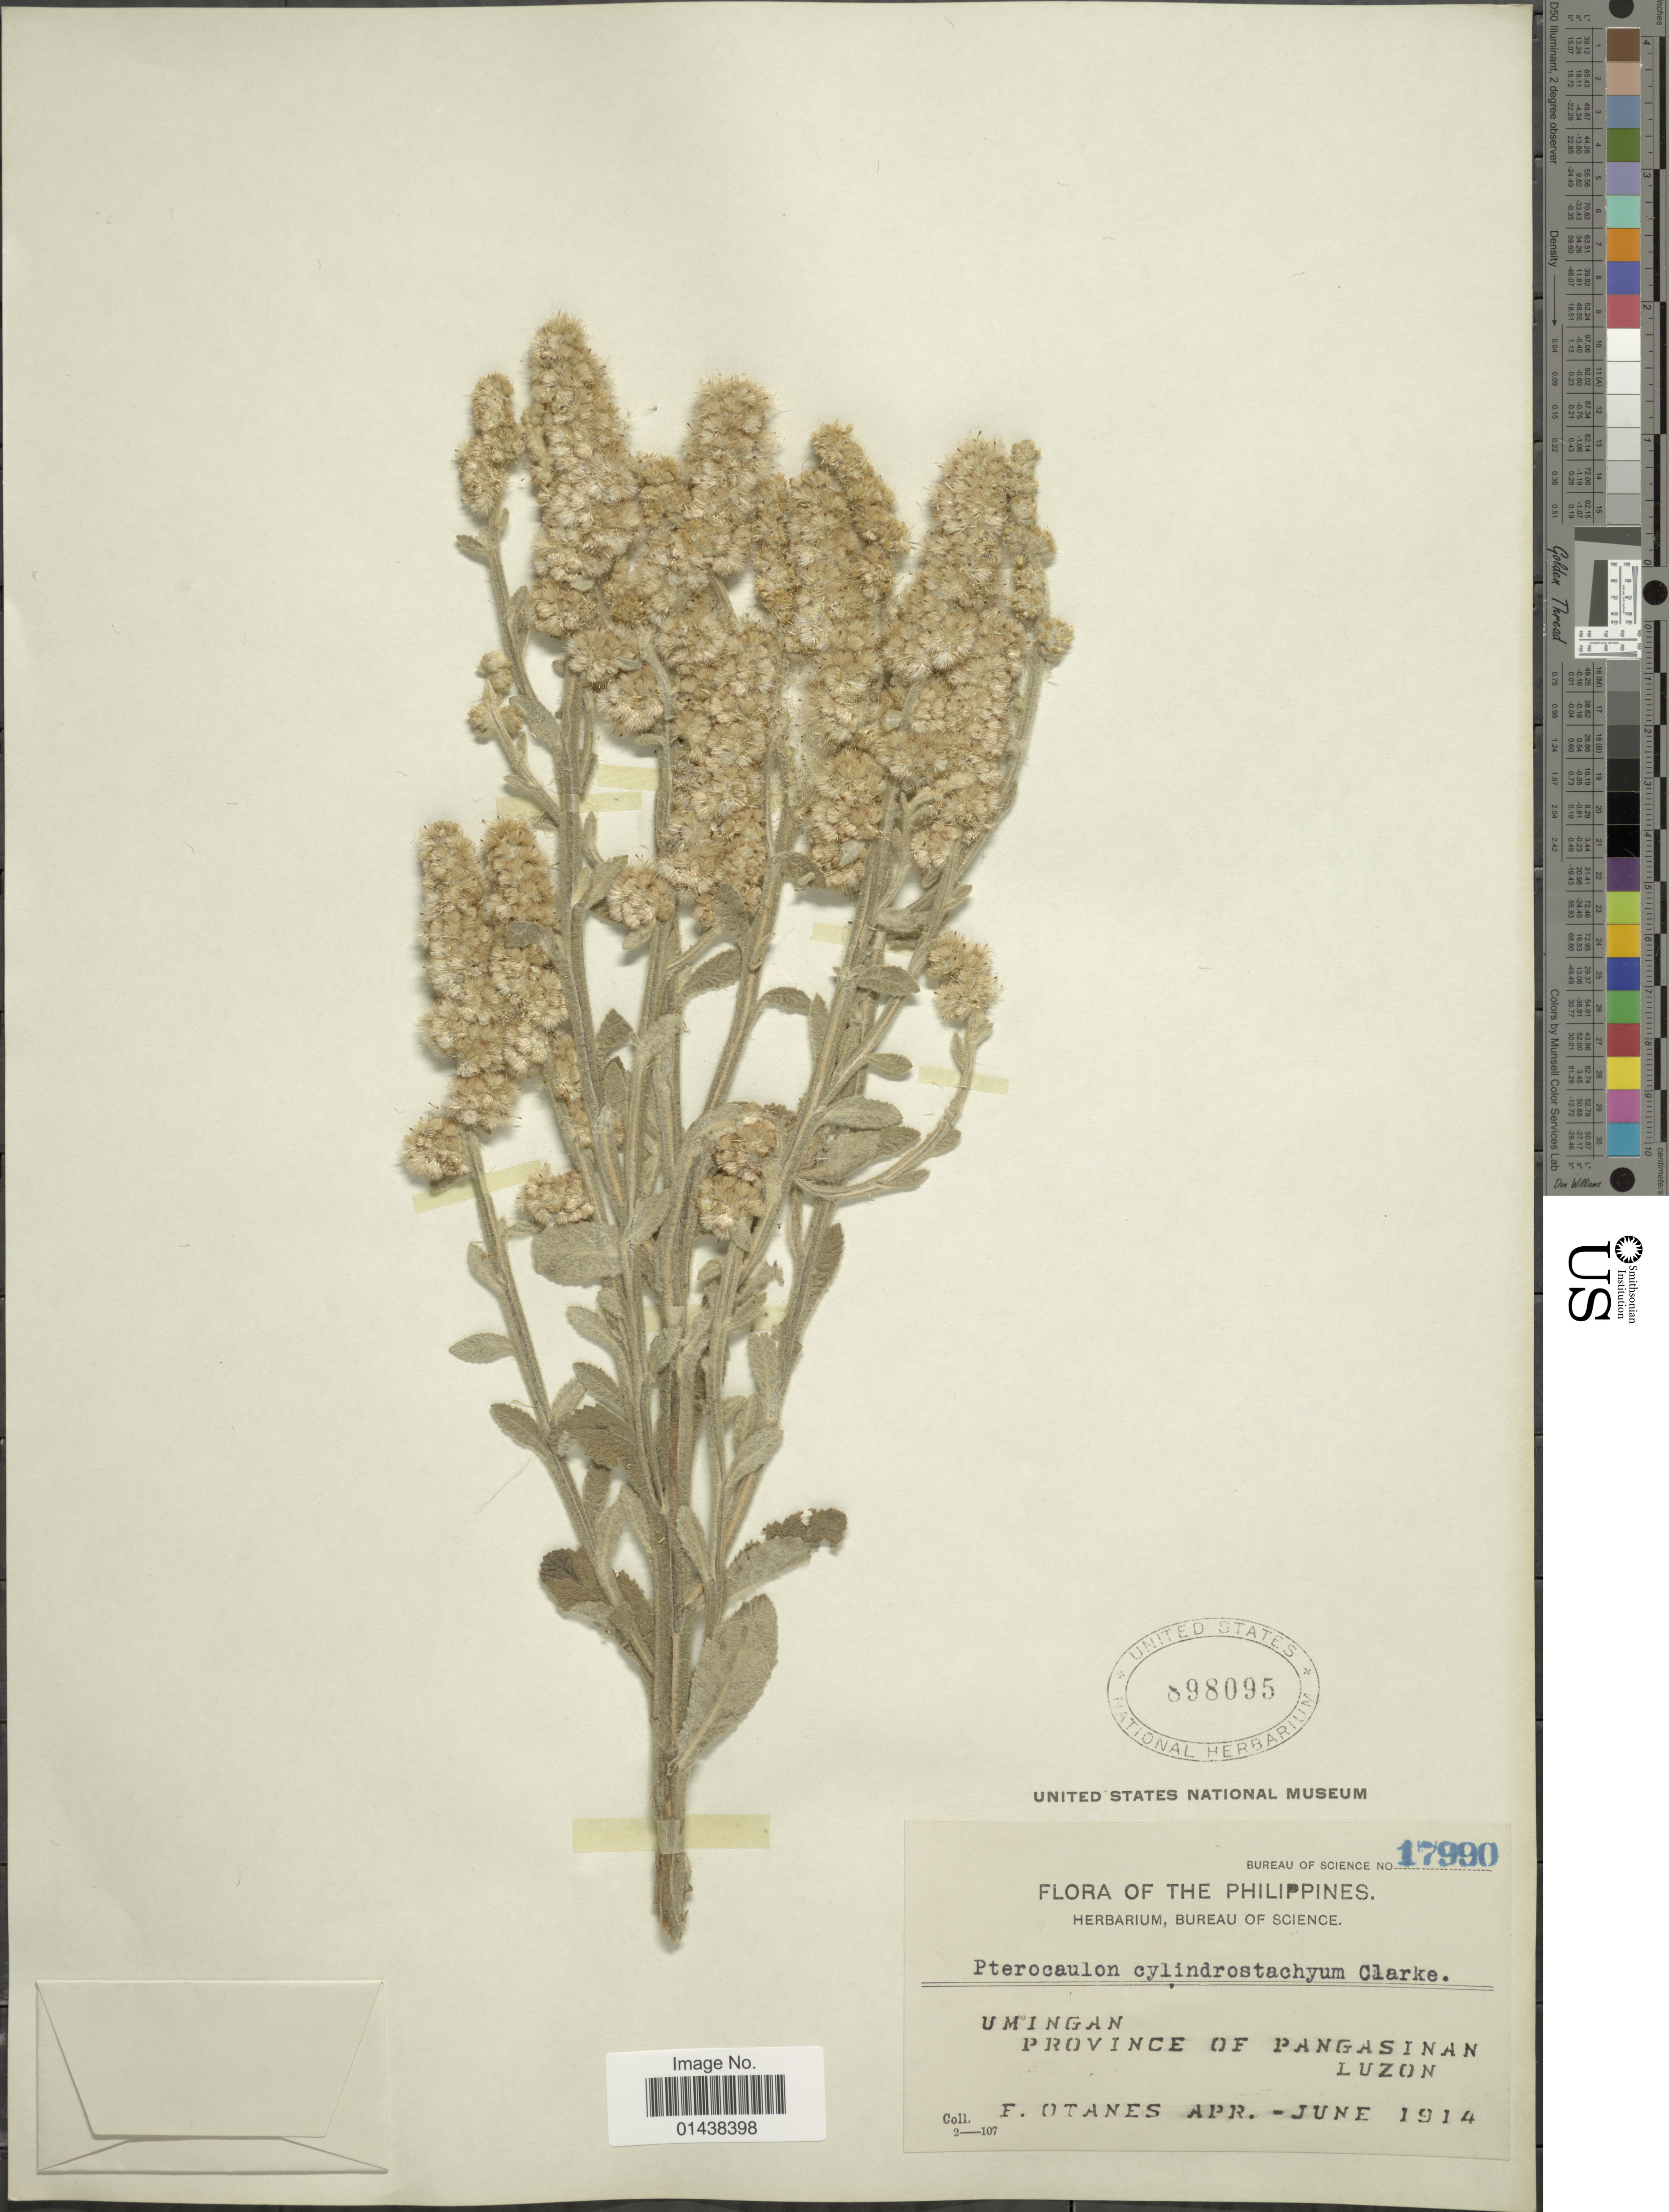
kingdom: Plantae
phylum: Tracheophyta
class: Magnoliopsida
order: Asterales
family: Asteraceae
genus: Pterocaulon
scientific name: Pterocaulon cylindrostachyum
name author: C.B. Clarke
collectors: F. Q. Otanes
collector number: Bureau of Science 17990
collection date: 1914-04/1914-06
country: Philippines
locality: Umingan, Province of Pangasinan, Luzon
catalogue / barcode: US 898095